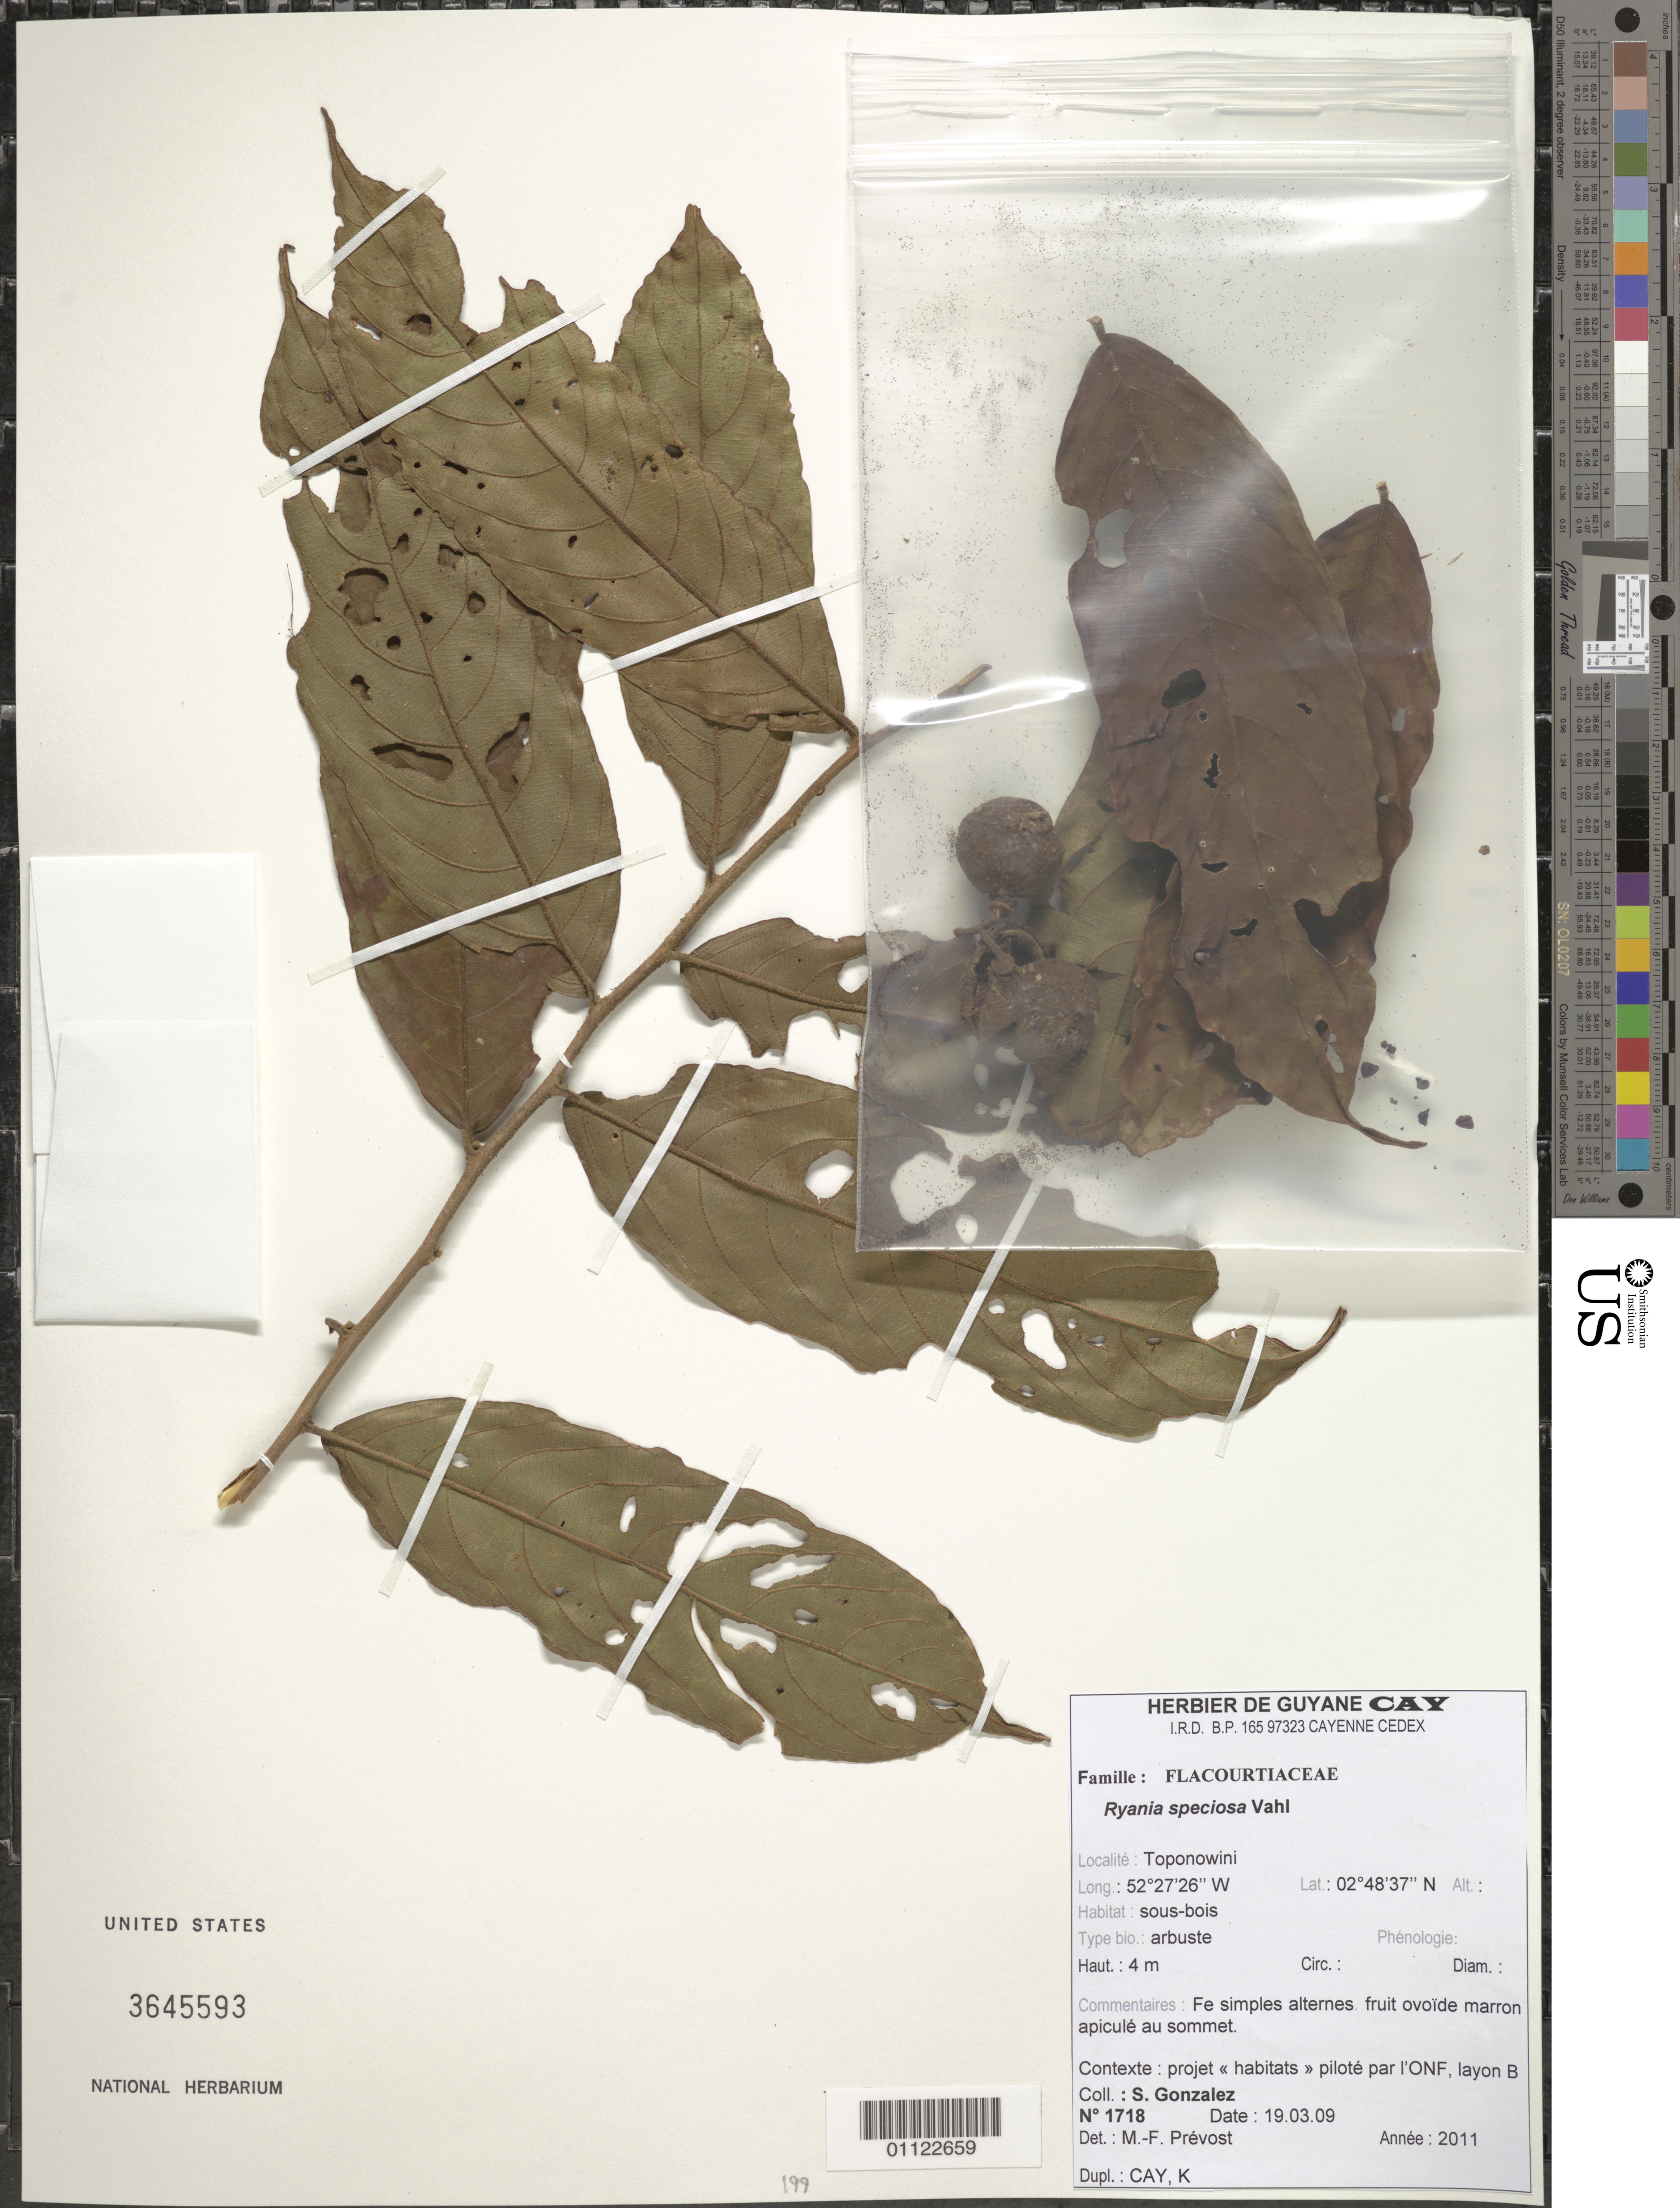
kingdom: Plantae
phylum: Tracheophyta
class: Magnoliopsida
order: Malpighiales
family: Salicaceae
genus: Ryania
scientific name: Ryania speciosa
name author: Vahl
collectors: S. Gonzalez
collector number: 1718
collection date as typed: Transcribed d/m/y: 19/3/9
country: French Guiana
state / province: Cayenne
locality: Toponowini.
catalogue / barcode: US 3645593